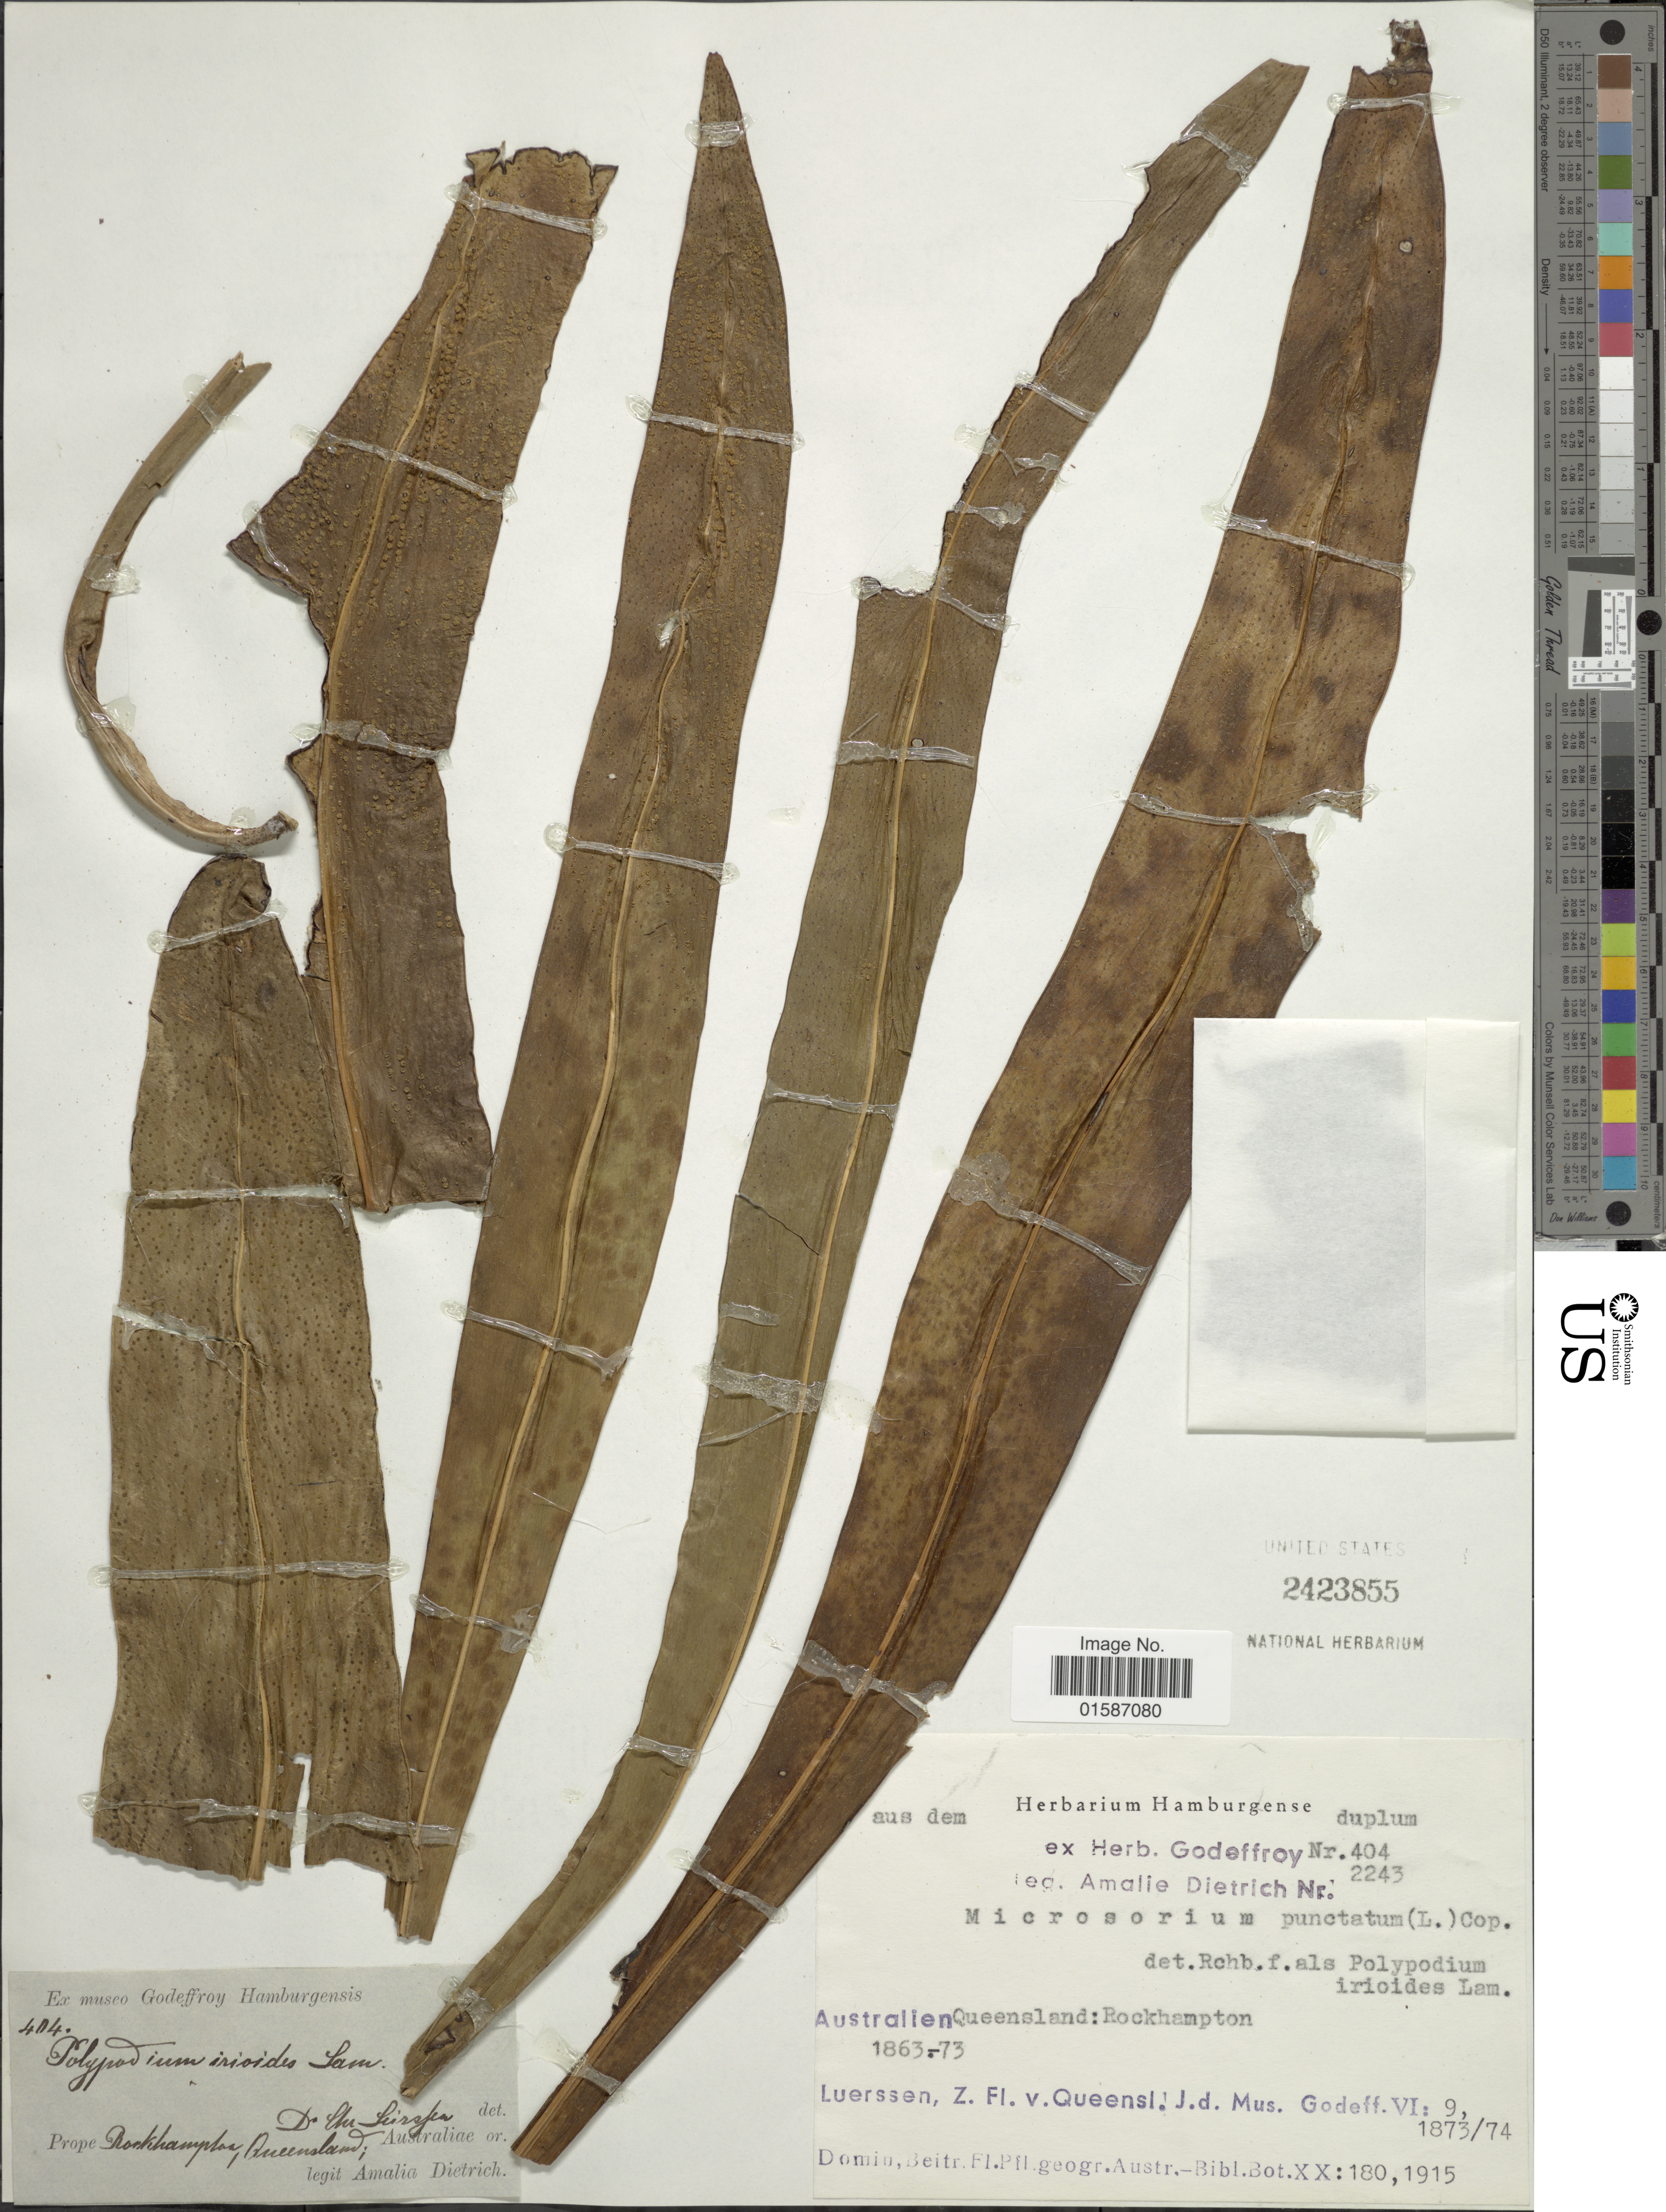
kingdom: Plantae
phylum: Tracheophyta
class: Polypodiopsida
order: Polypodiales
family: Polypodiaceae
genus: Microsorum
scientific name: Microsorum punctatum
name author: (L.) Copel.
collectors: A. Dietrich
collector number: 2243/404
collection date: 1863/1873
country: Australia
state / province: Queensland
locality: Prope Rockhampton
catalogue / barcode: US 2423855